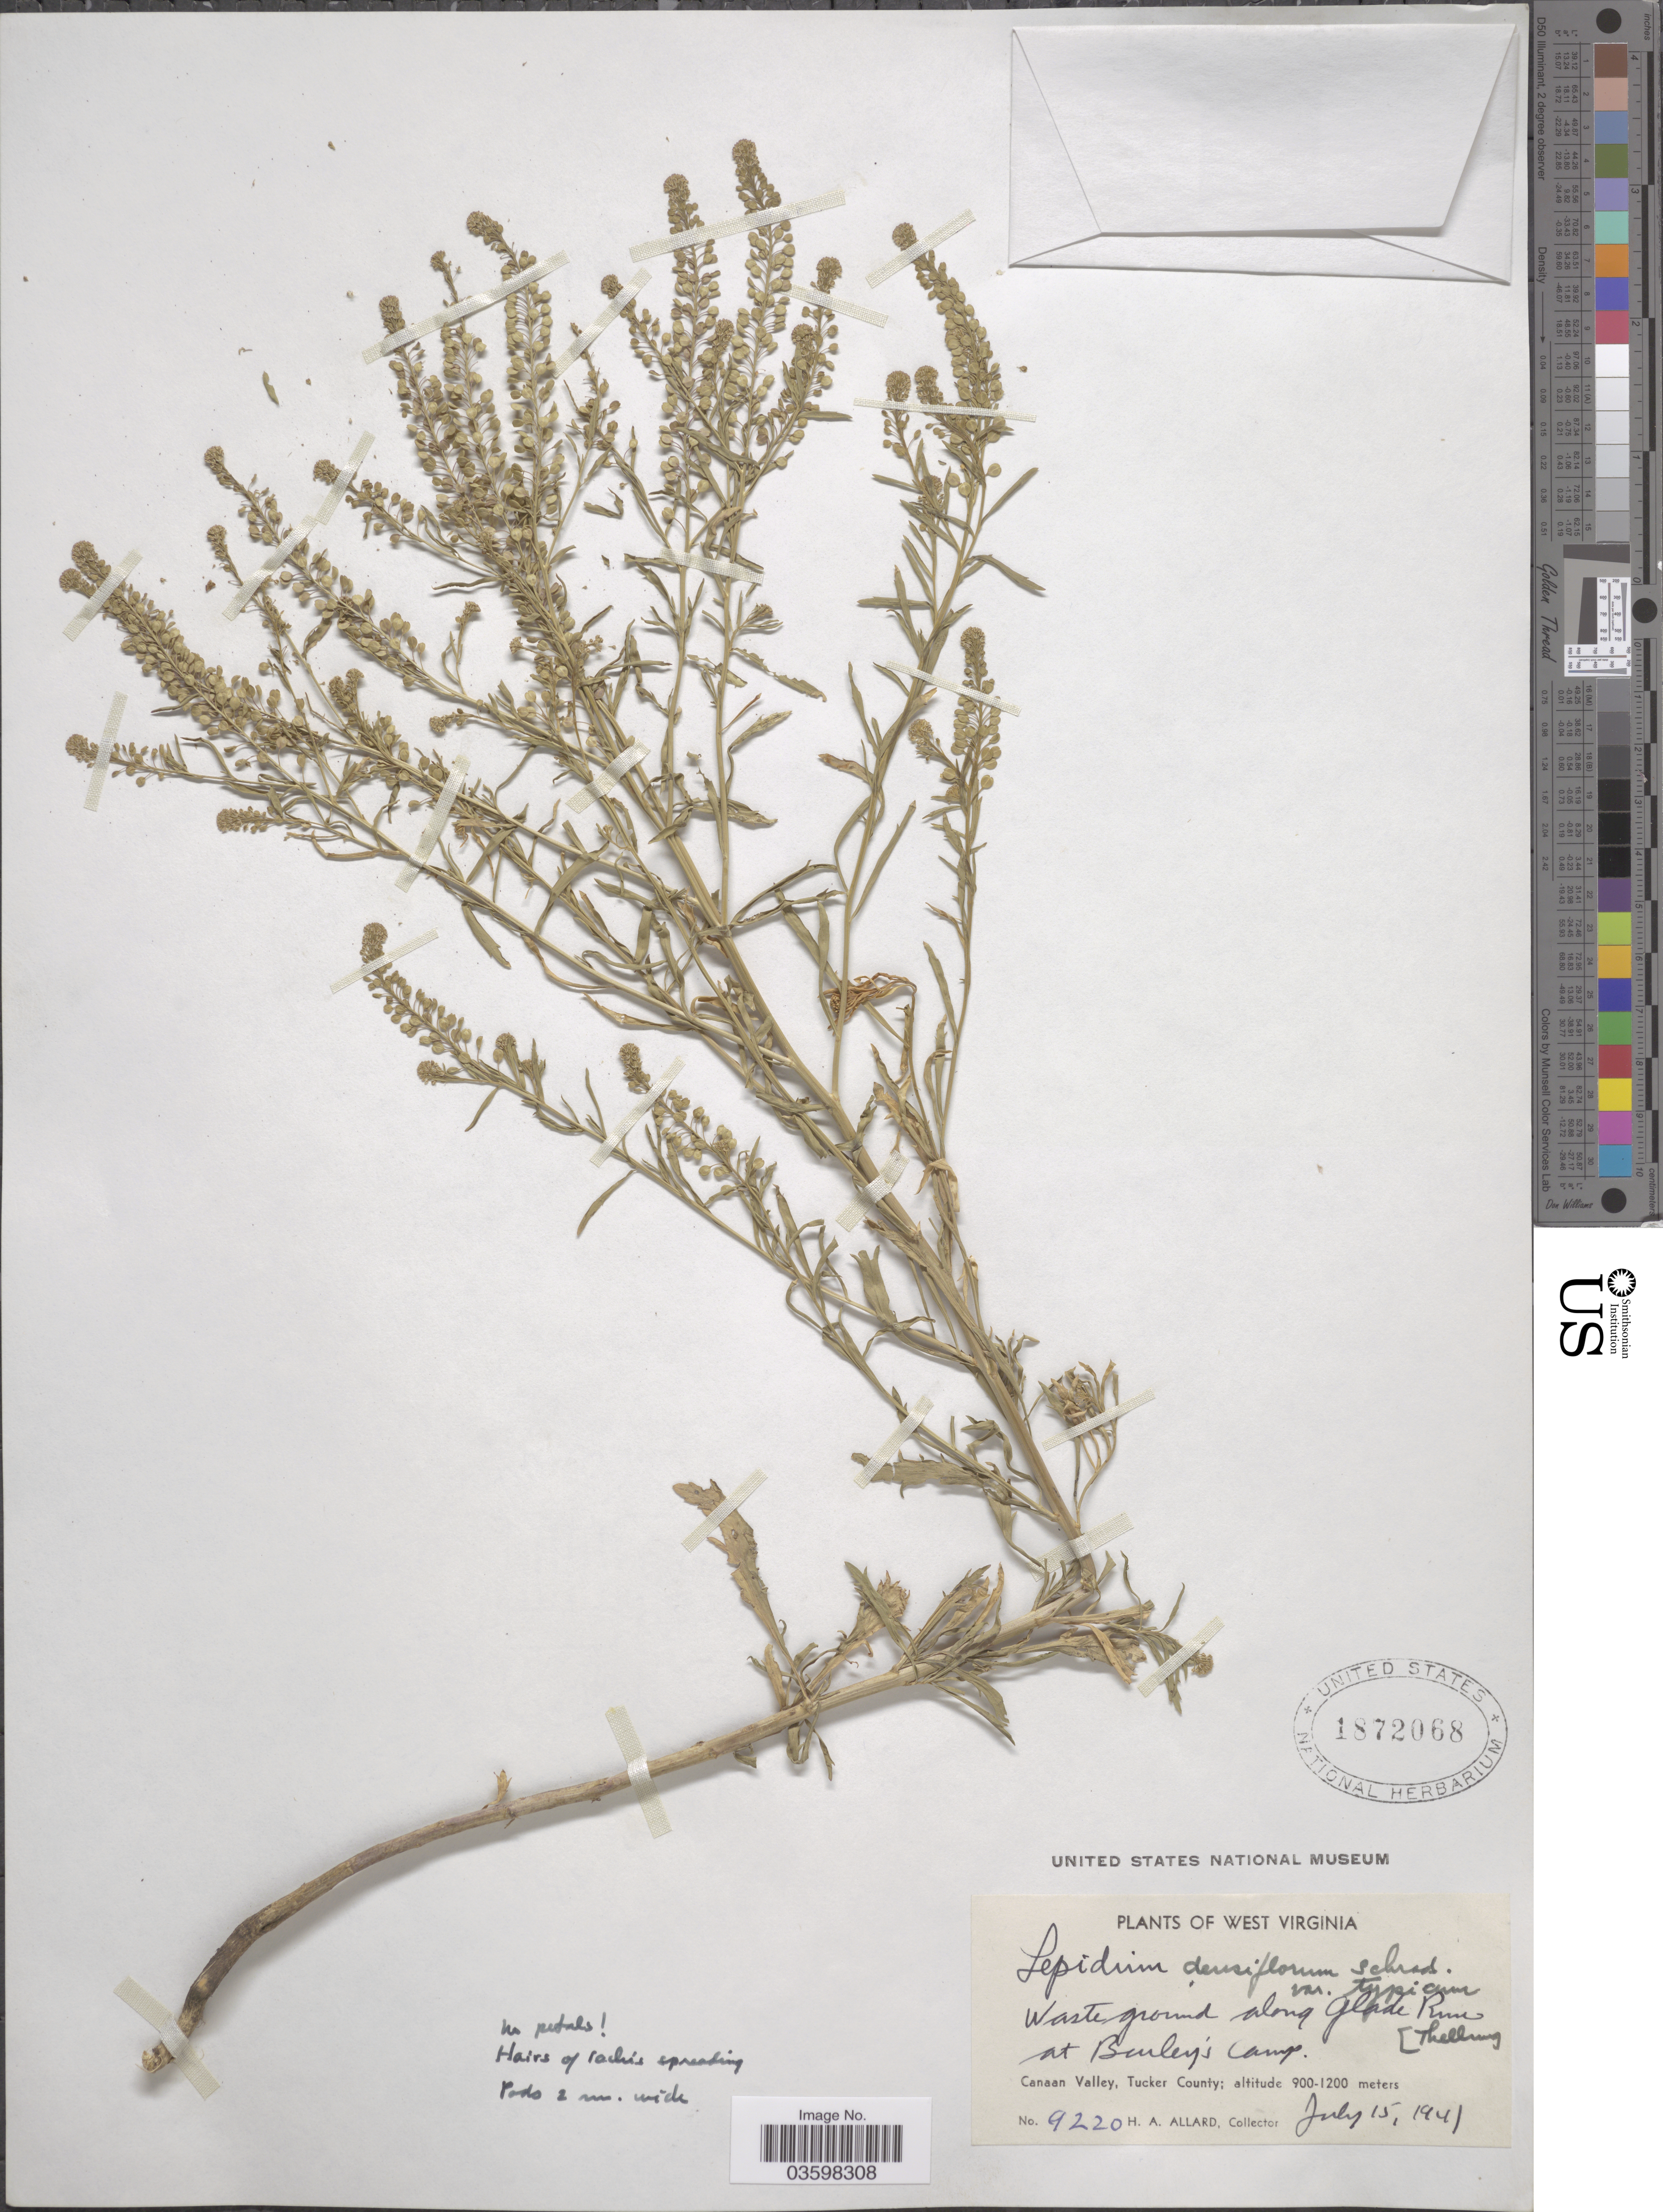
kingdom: Plantae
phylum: Tracheophyta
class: Magnoliopsida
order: Brassicales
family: Brassicaceae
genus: Lepidium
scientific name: Lepidium densiflorum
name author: Schrad.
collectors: H. A. Allard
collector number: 9220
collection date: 1941-07-15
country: United States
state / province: West Virginia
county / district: Tucker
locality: Waste ground along Glade Run at Barley's Camp. Canaan Valley, Tucker County.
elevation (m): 900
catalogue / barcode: US 1872068